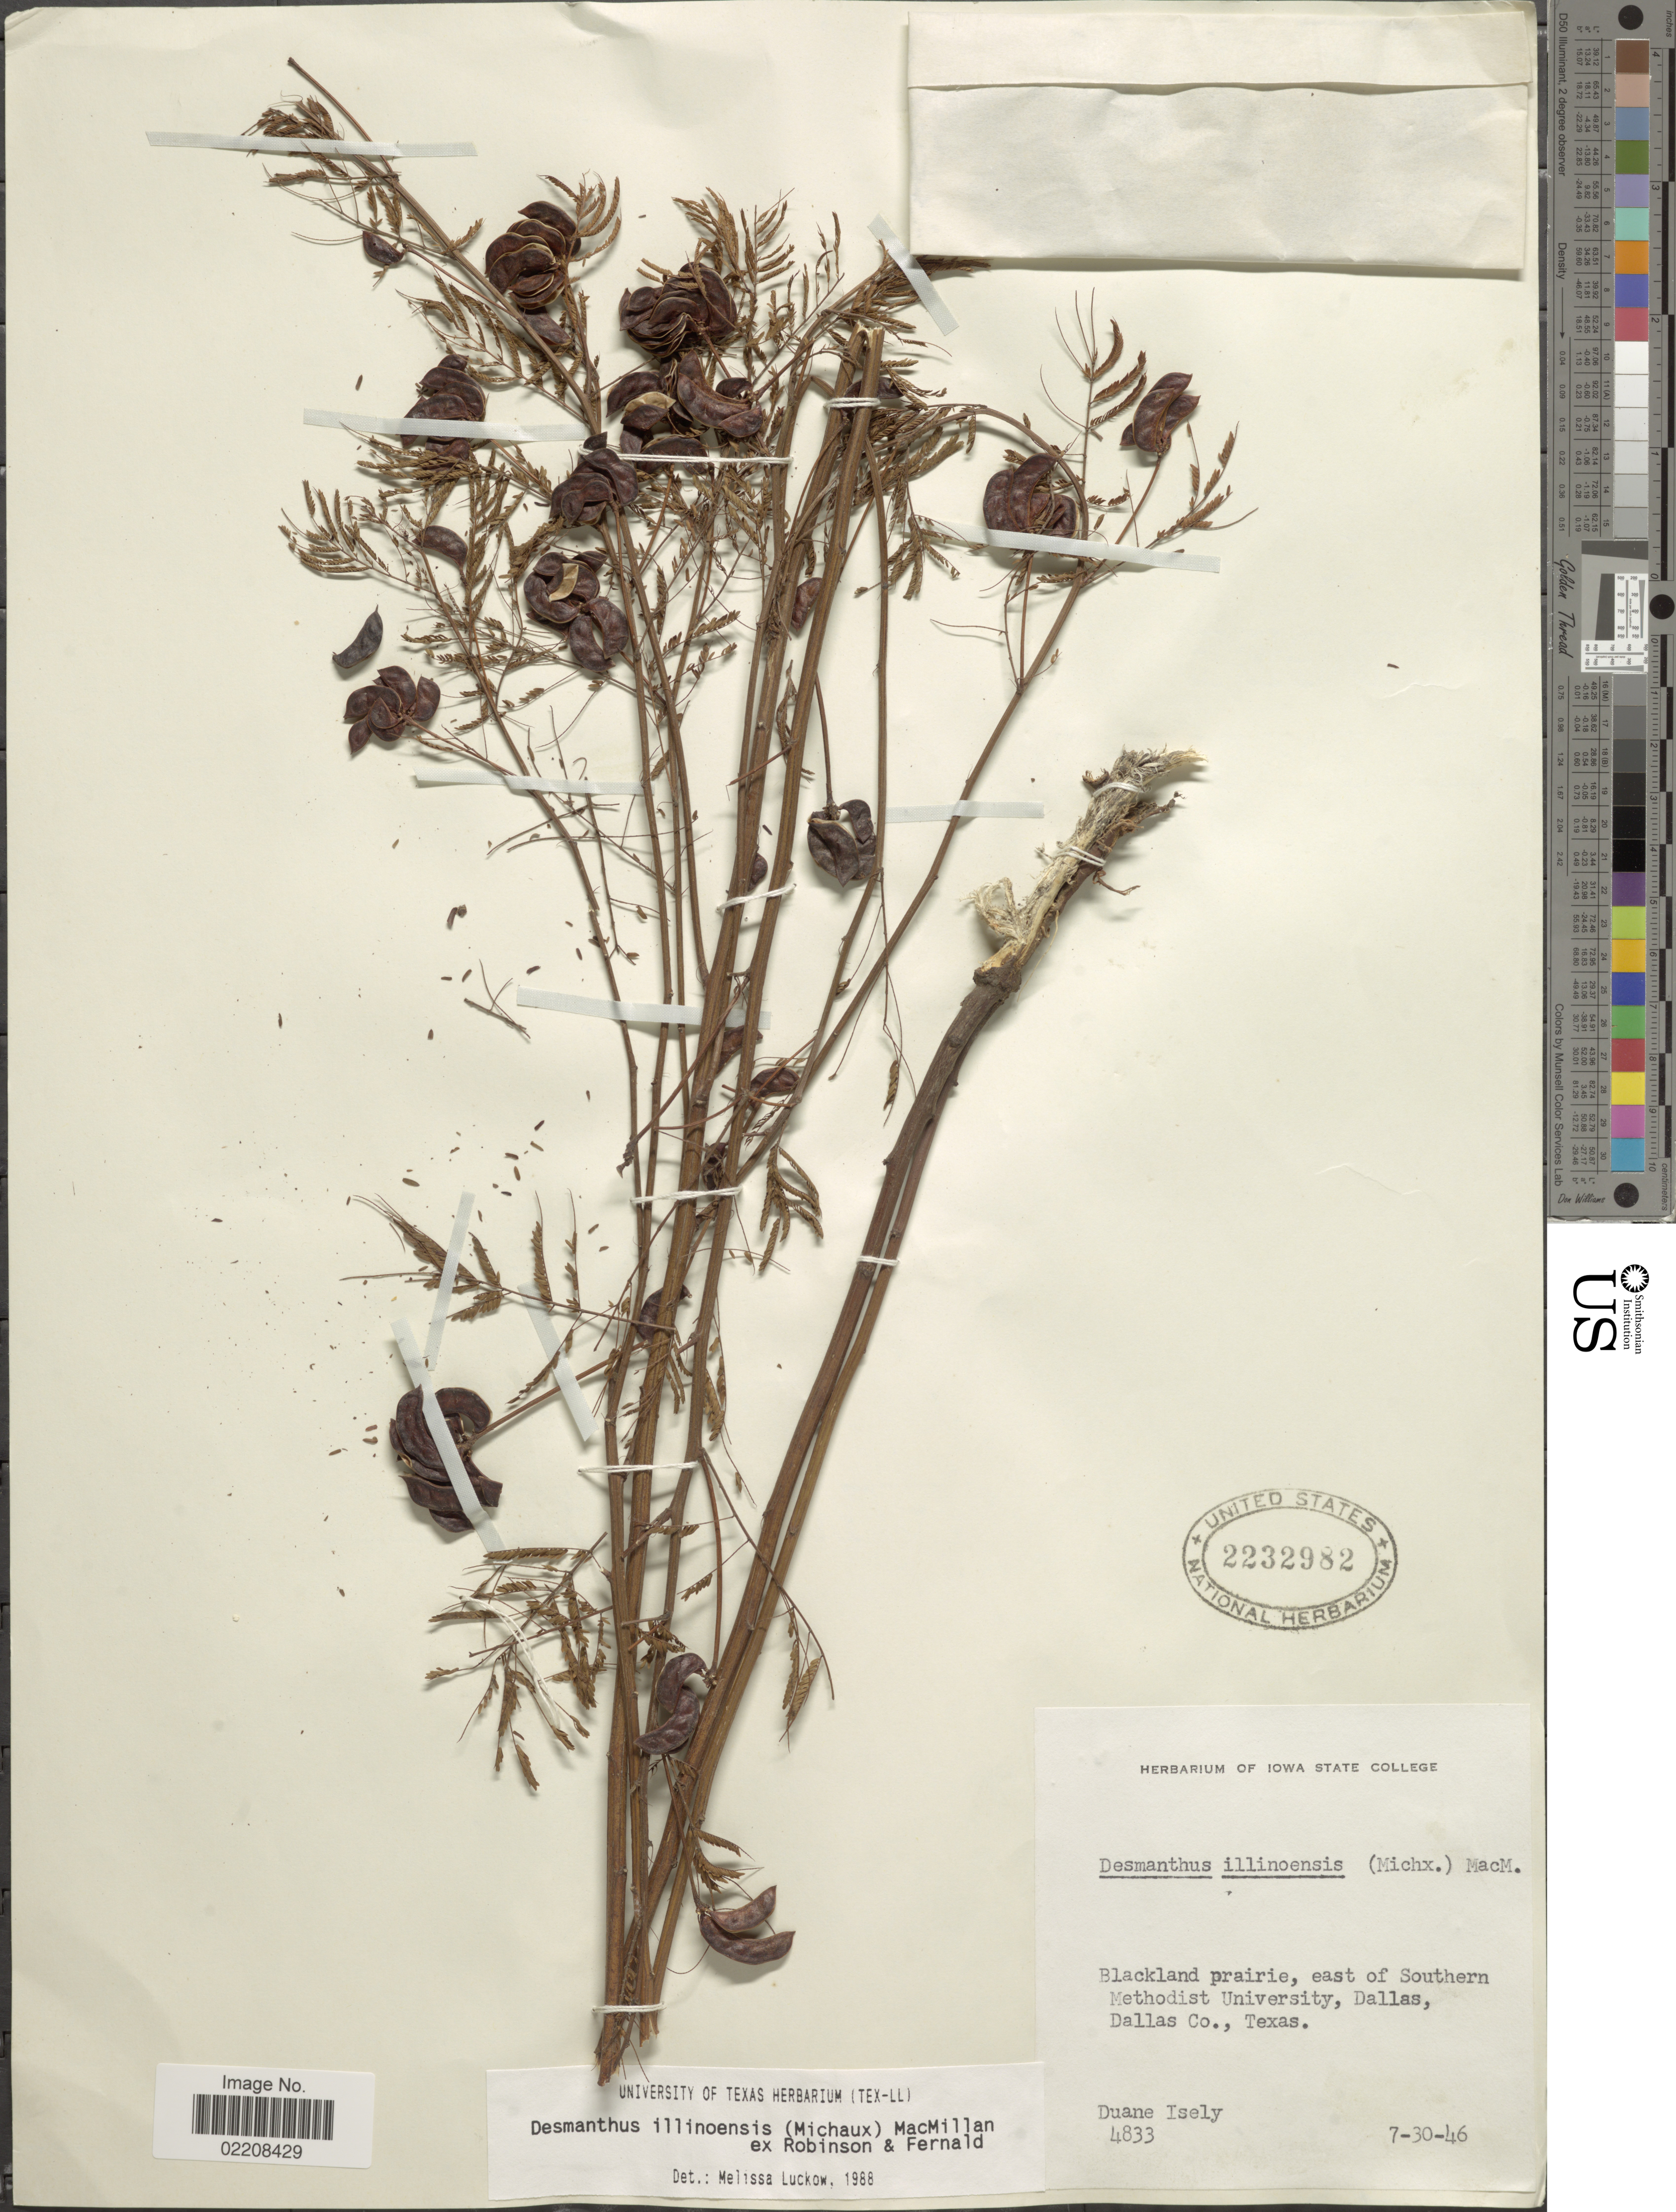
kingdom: Plantae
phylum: Tracheophyta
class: Magnoliopsida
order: Fabales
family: Fabaceae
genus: Desmanthus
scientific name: Desmanthus illinoensis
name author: (Michx.) MacMill.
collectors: D. Isely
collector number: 4833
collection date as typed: Transcribed d/m/y: 30/7/46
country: United States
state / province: Texas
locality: Blackland prairie, east of Southern Methodist University, Dallas, Dallas Co., Texas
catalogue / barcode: US 2232982